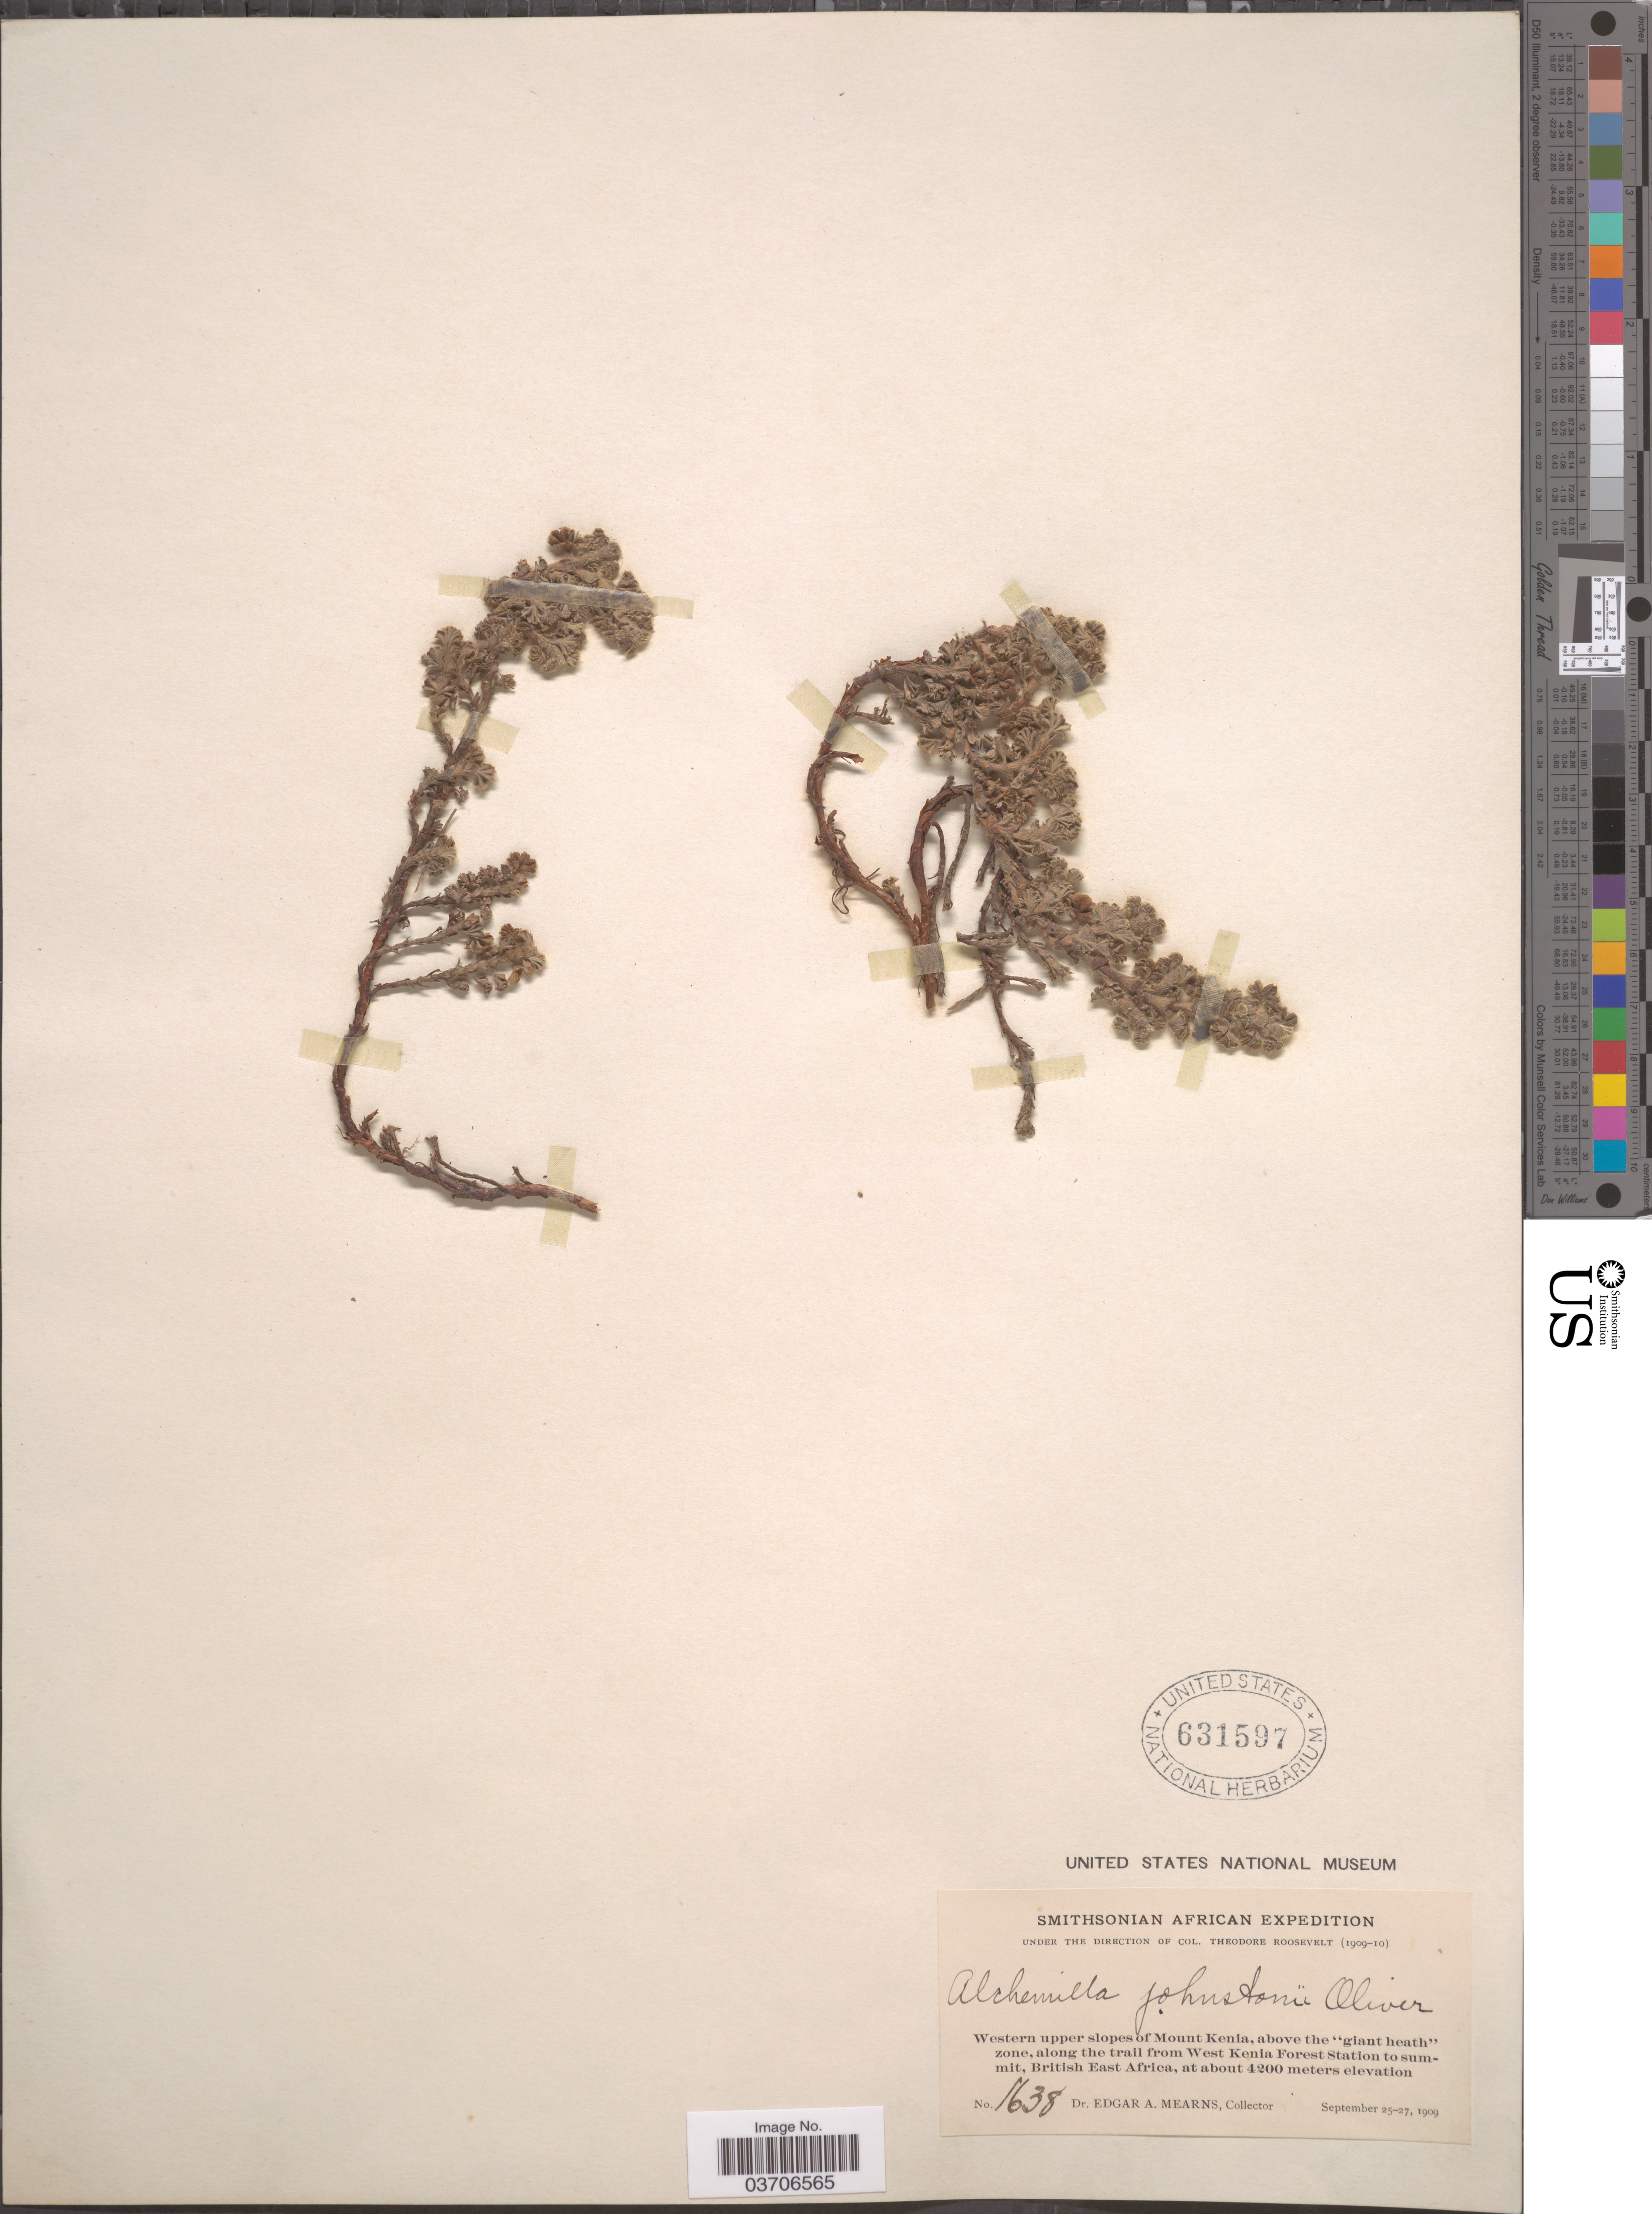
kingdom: Plantae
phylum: Tracheophyta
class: Magnoliopsida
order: Rosales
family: Rosaceae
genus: Alchemilla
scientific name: Alchemilla johnstonii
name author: Oliv.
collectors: E. A. Mearns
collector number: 1638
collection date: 1909-09-25/1909-09-27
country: Kenya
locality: Western upper slopes of Mount Kenia, above the "giant heath" zone, along the trail from West Kenia Forest Station to summit, British East Africa.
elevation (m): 4200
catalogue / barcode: US 631597